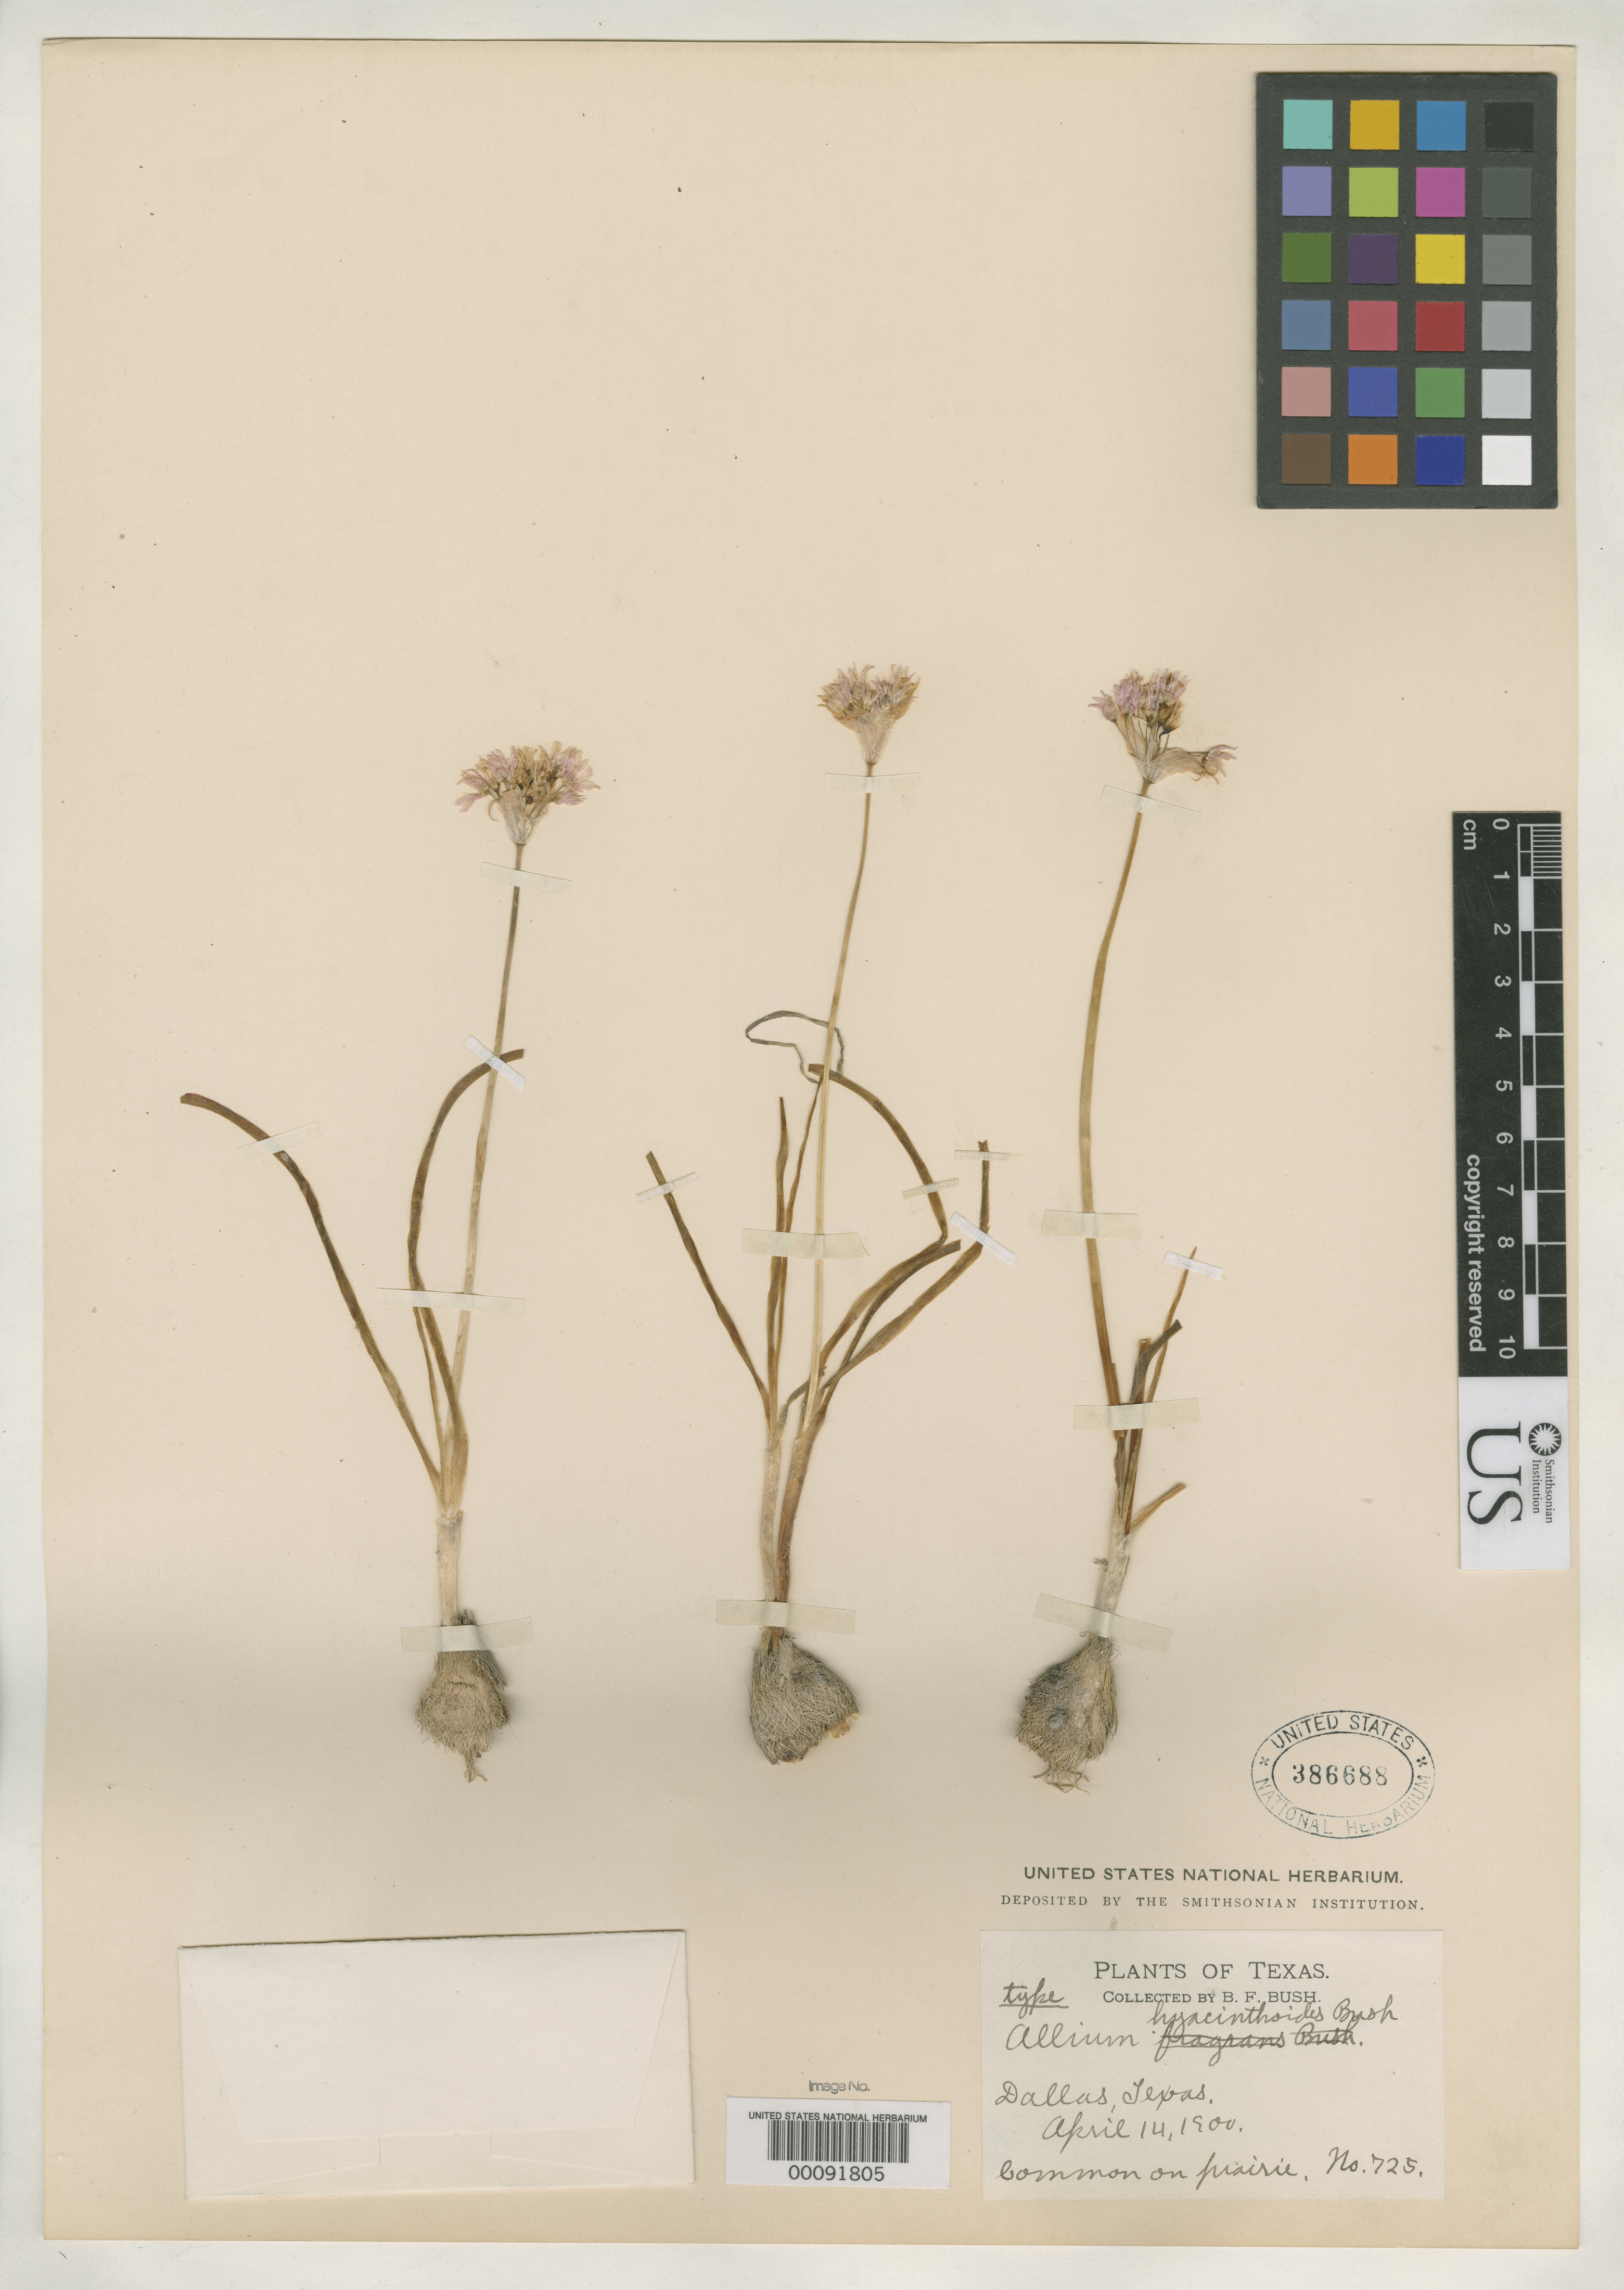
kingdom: Plantae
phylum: Tracheophyta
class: Liliopsida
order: Asparagales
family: Amaryllidaceae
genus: Allium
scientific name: Allium hyacinthoides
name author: Bush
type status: Syntype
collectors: B. F. Bush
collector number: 270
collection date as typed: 14 Apr 1900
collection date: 1900-04-14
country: United States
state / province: Texas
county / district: Dallas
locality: Dallas.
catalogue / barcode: US 386688